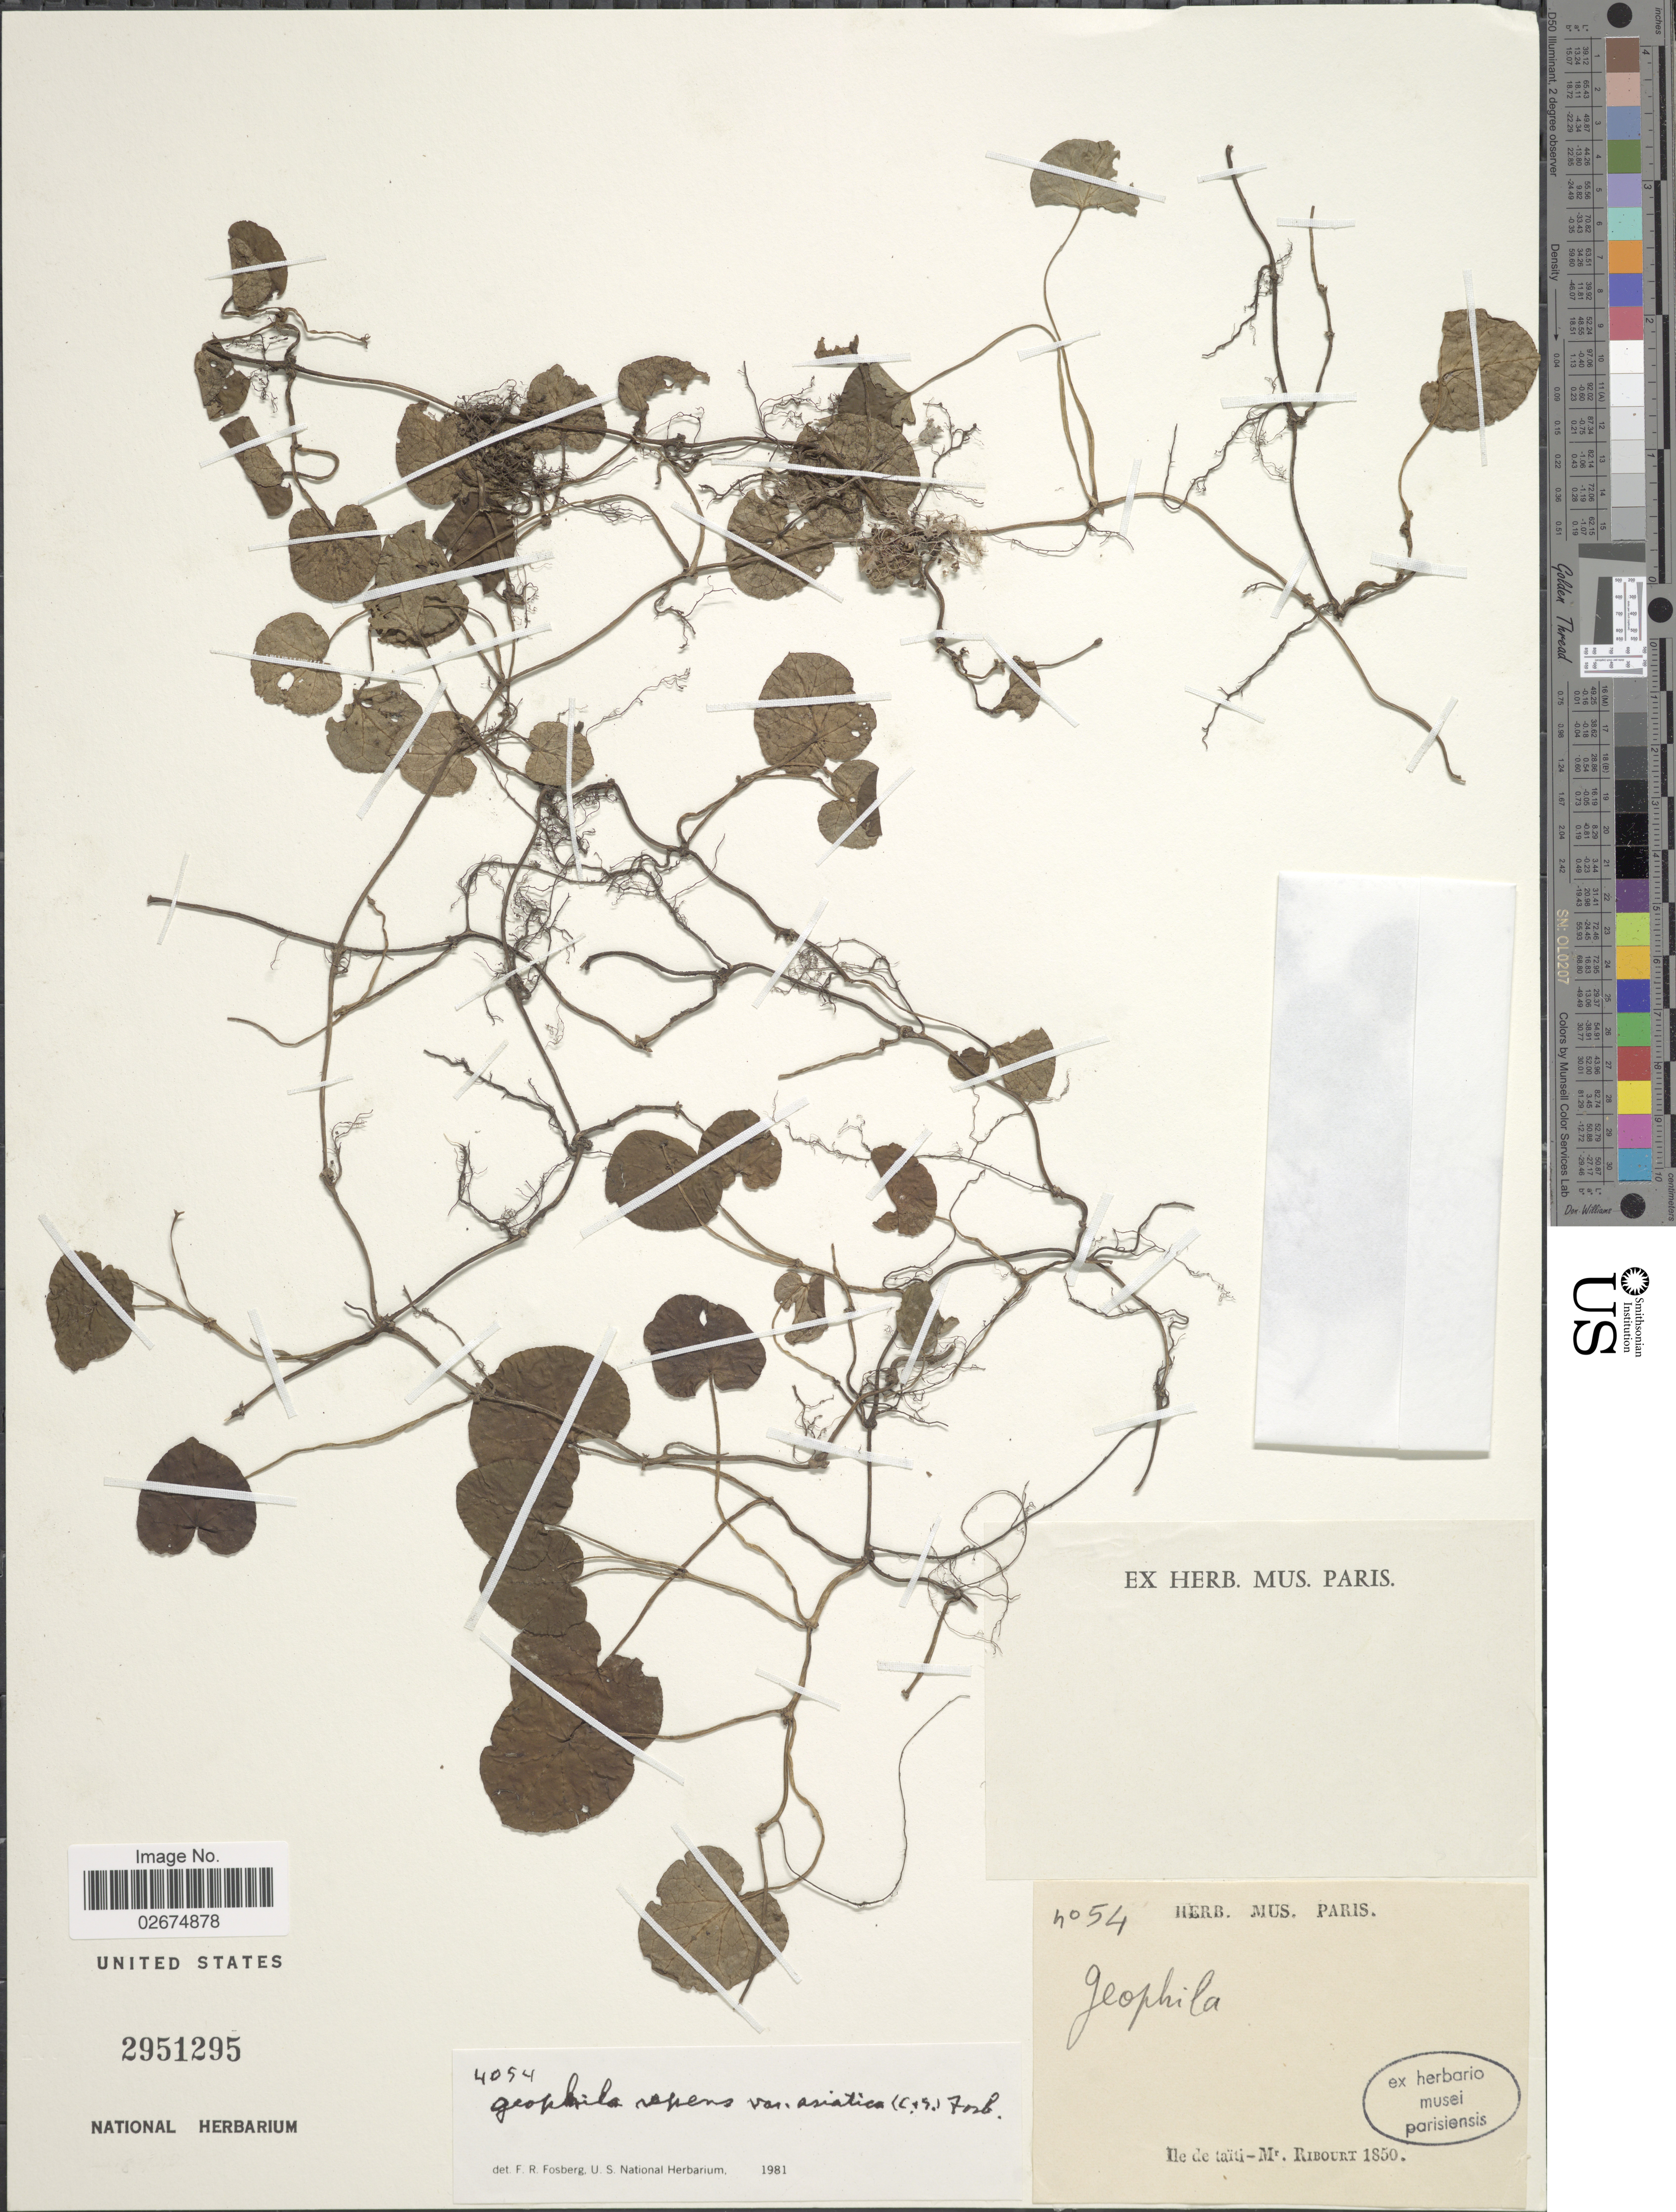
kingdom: Plantae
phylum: Tracheophyta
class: Magnoliopsida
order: Gentianales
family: Rubiaceae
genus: Geophila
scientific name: Geophila repens var. asiatica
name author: (Cham. & Schltdl.) Fosberg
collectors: M. Ribourt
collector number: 4054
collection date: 1850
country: French Polynesia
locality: Ile de taïti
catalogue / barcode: US 2951295